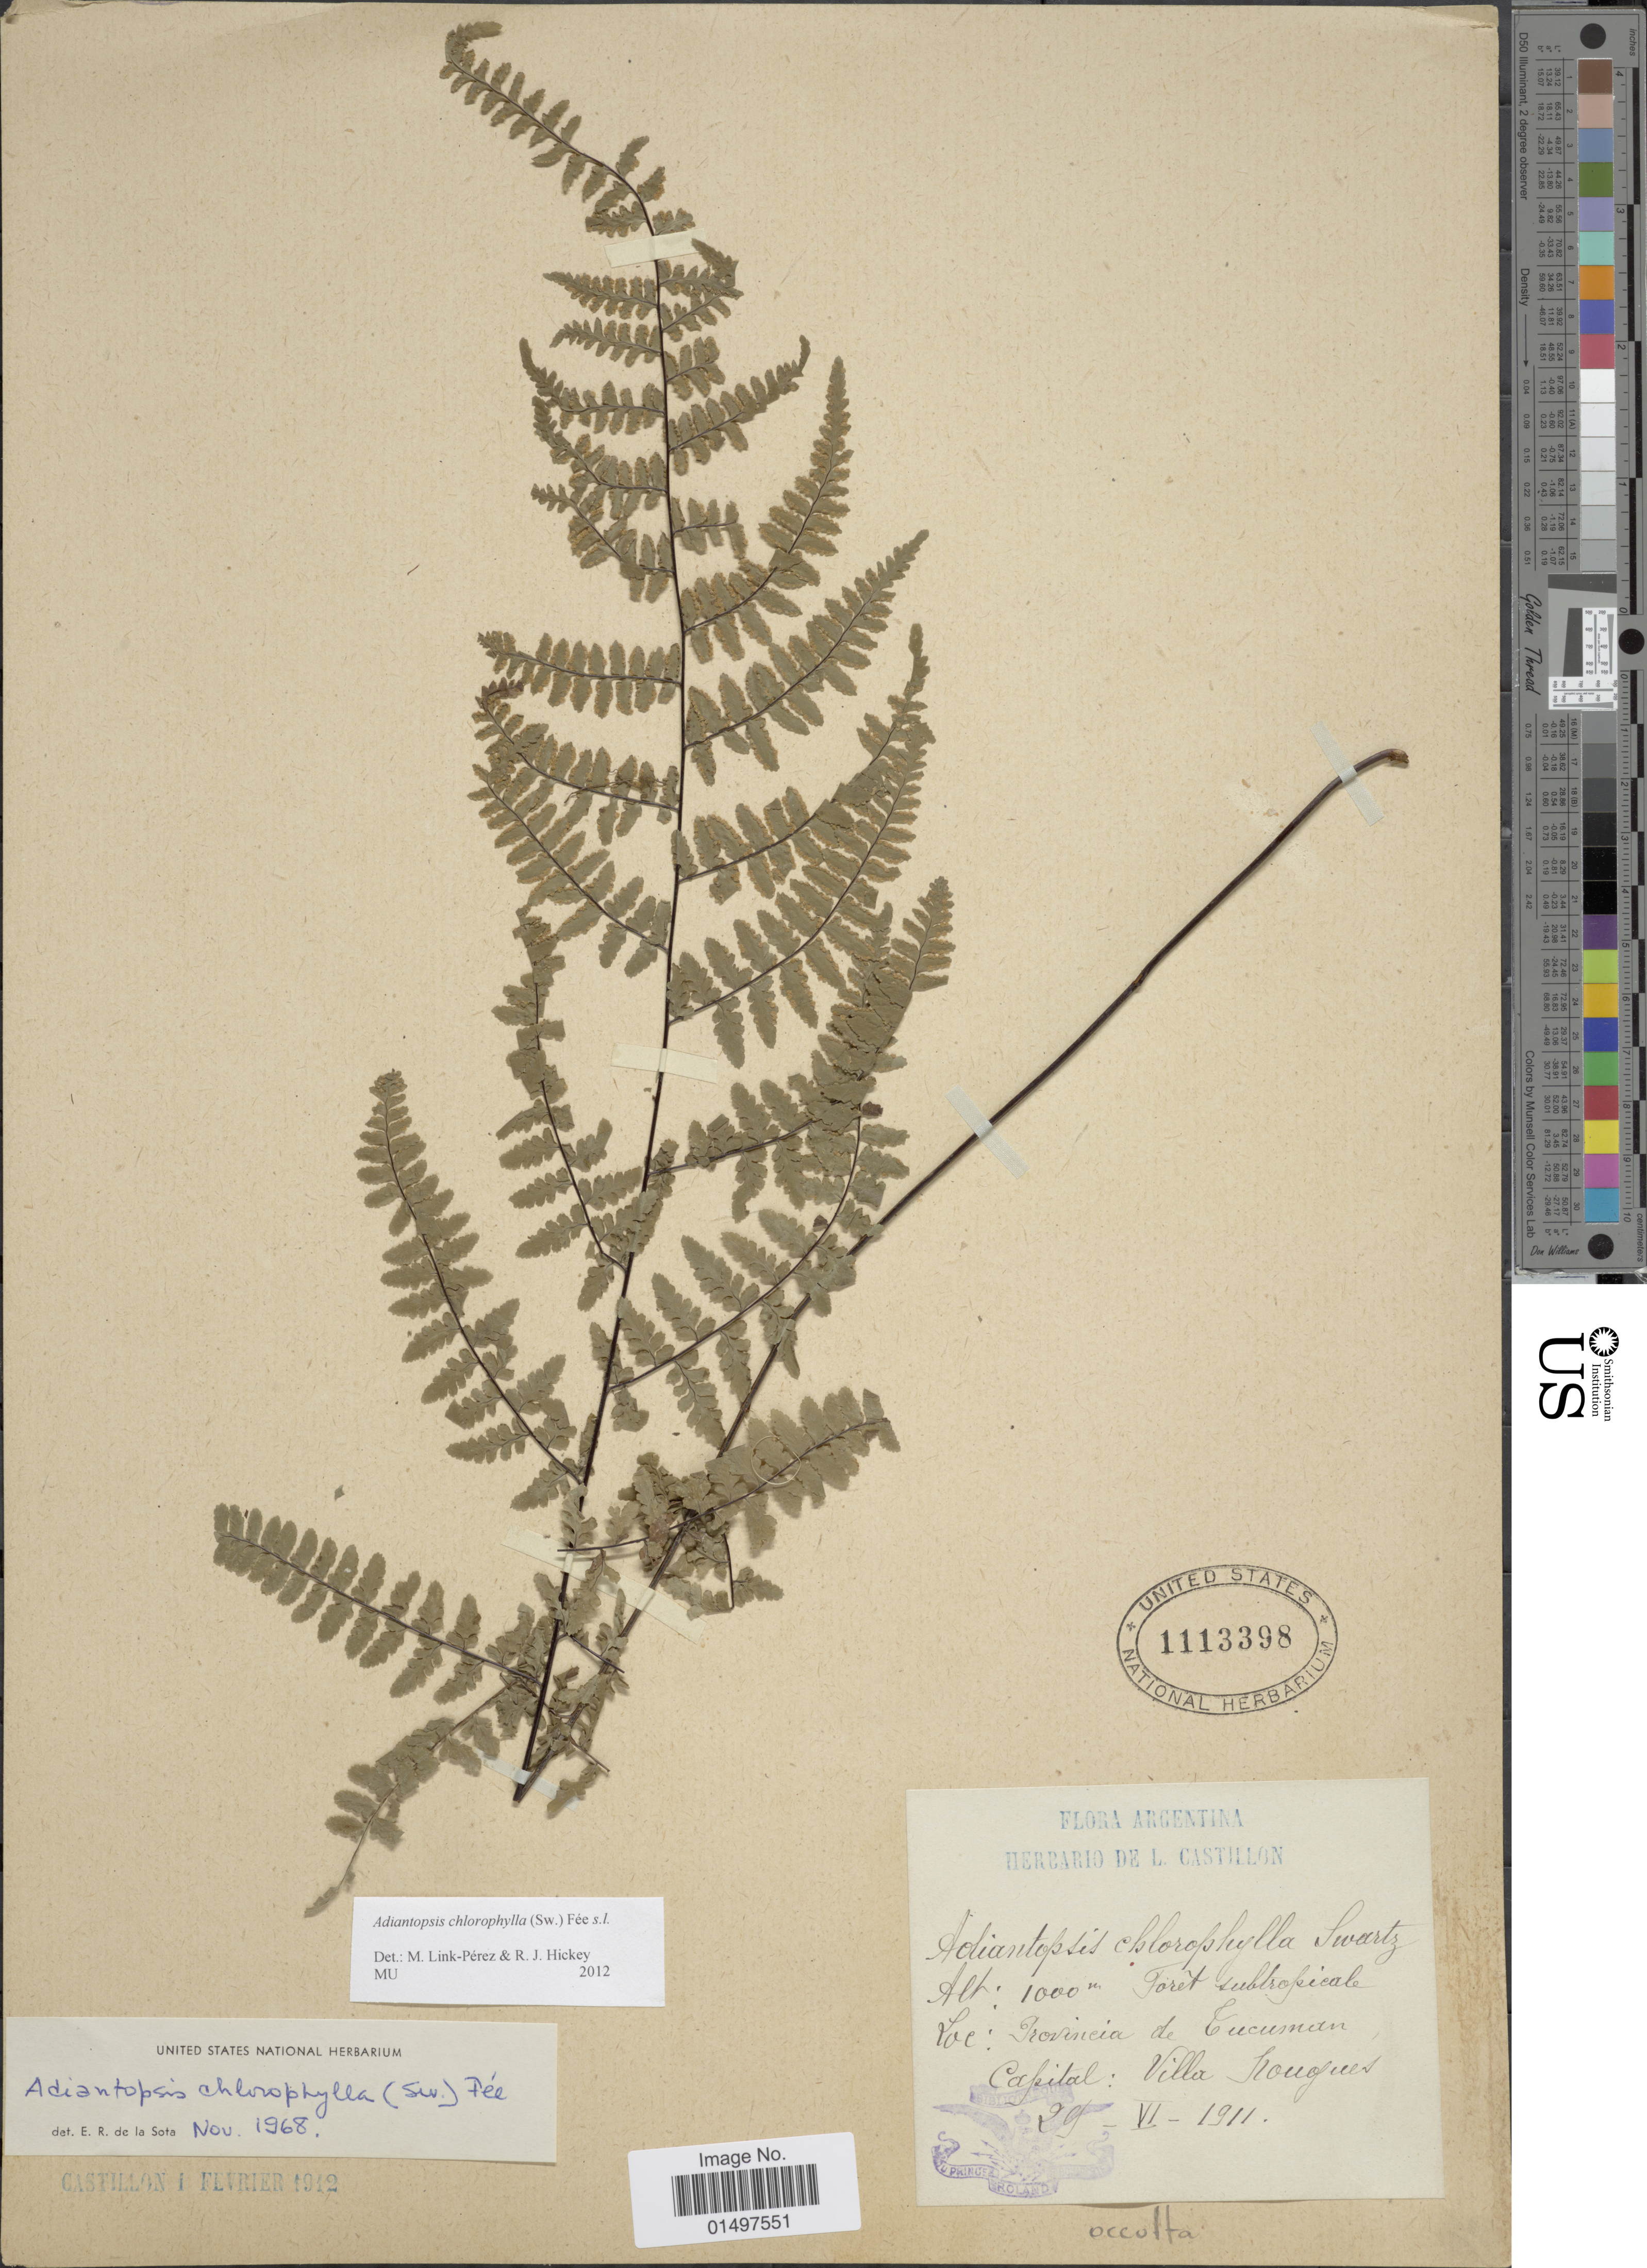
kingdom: Plantae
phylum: Tracheophyta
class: Polypodiopsida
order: Polypodiales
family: Pteridaceae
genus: Adiantopsis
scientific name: Adiantopsis chlorophylla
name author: (Sw.) Fée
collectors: ex herb. L. Castillon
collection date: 1911-06-29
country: Argentina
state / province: Tucuman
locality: Provincia de Tucuman. Capital: Villa Nougues.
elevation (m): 1000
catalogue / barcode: US 1113398